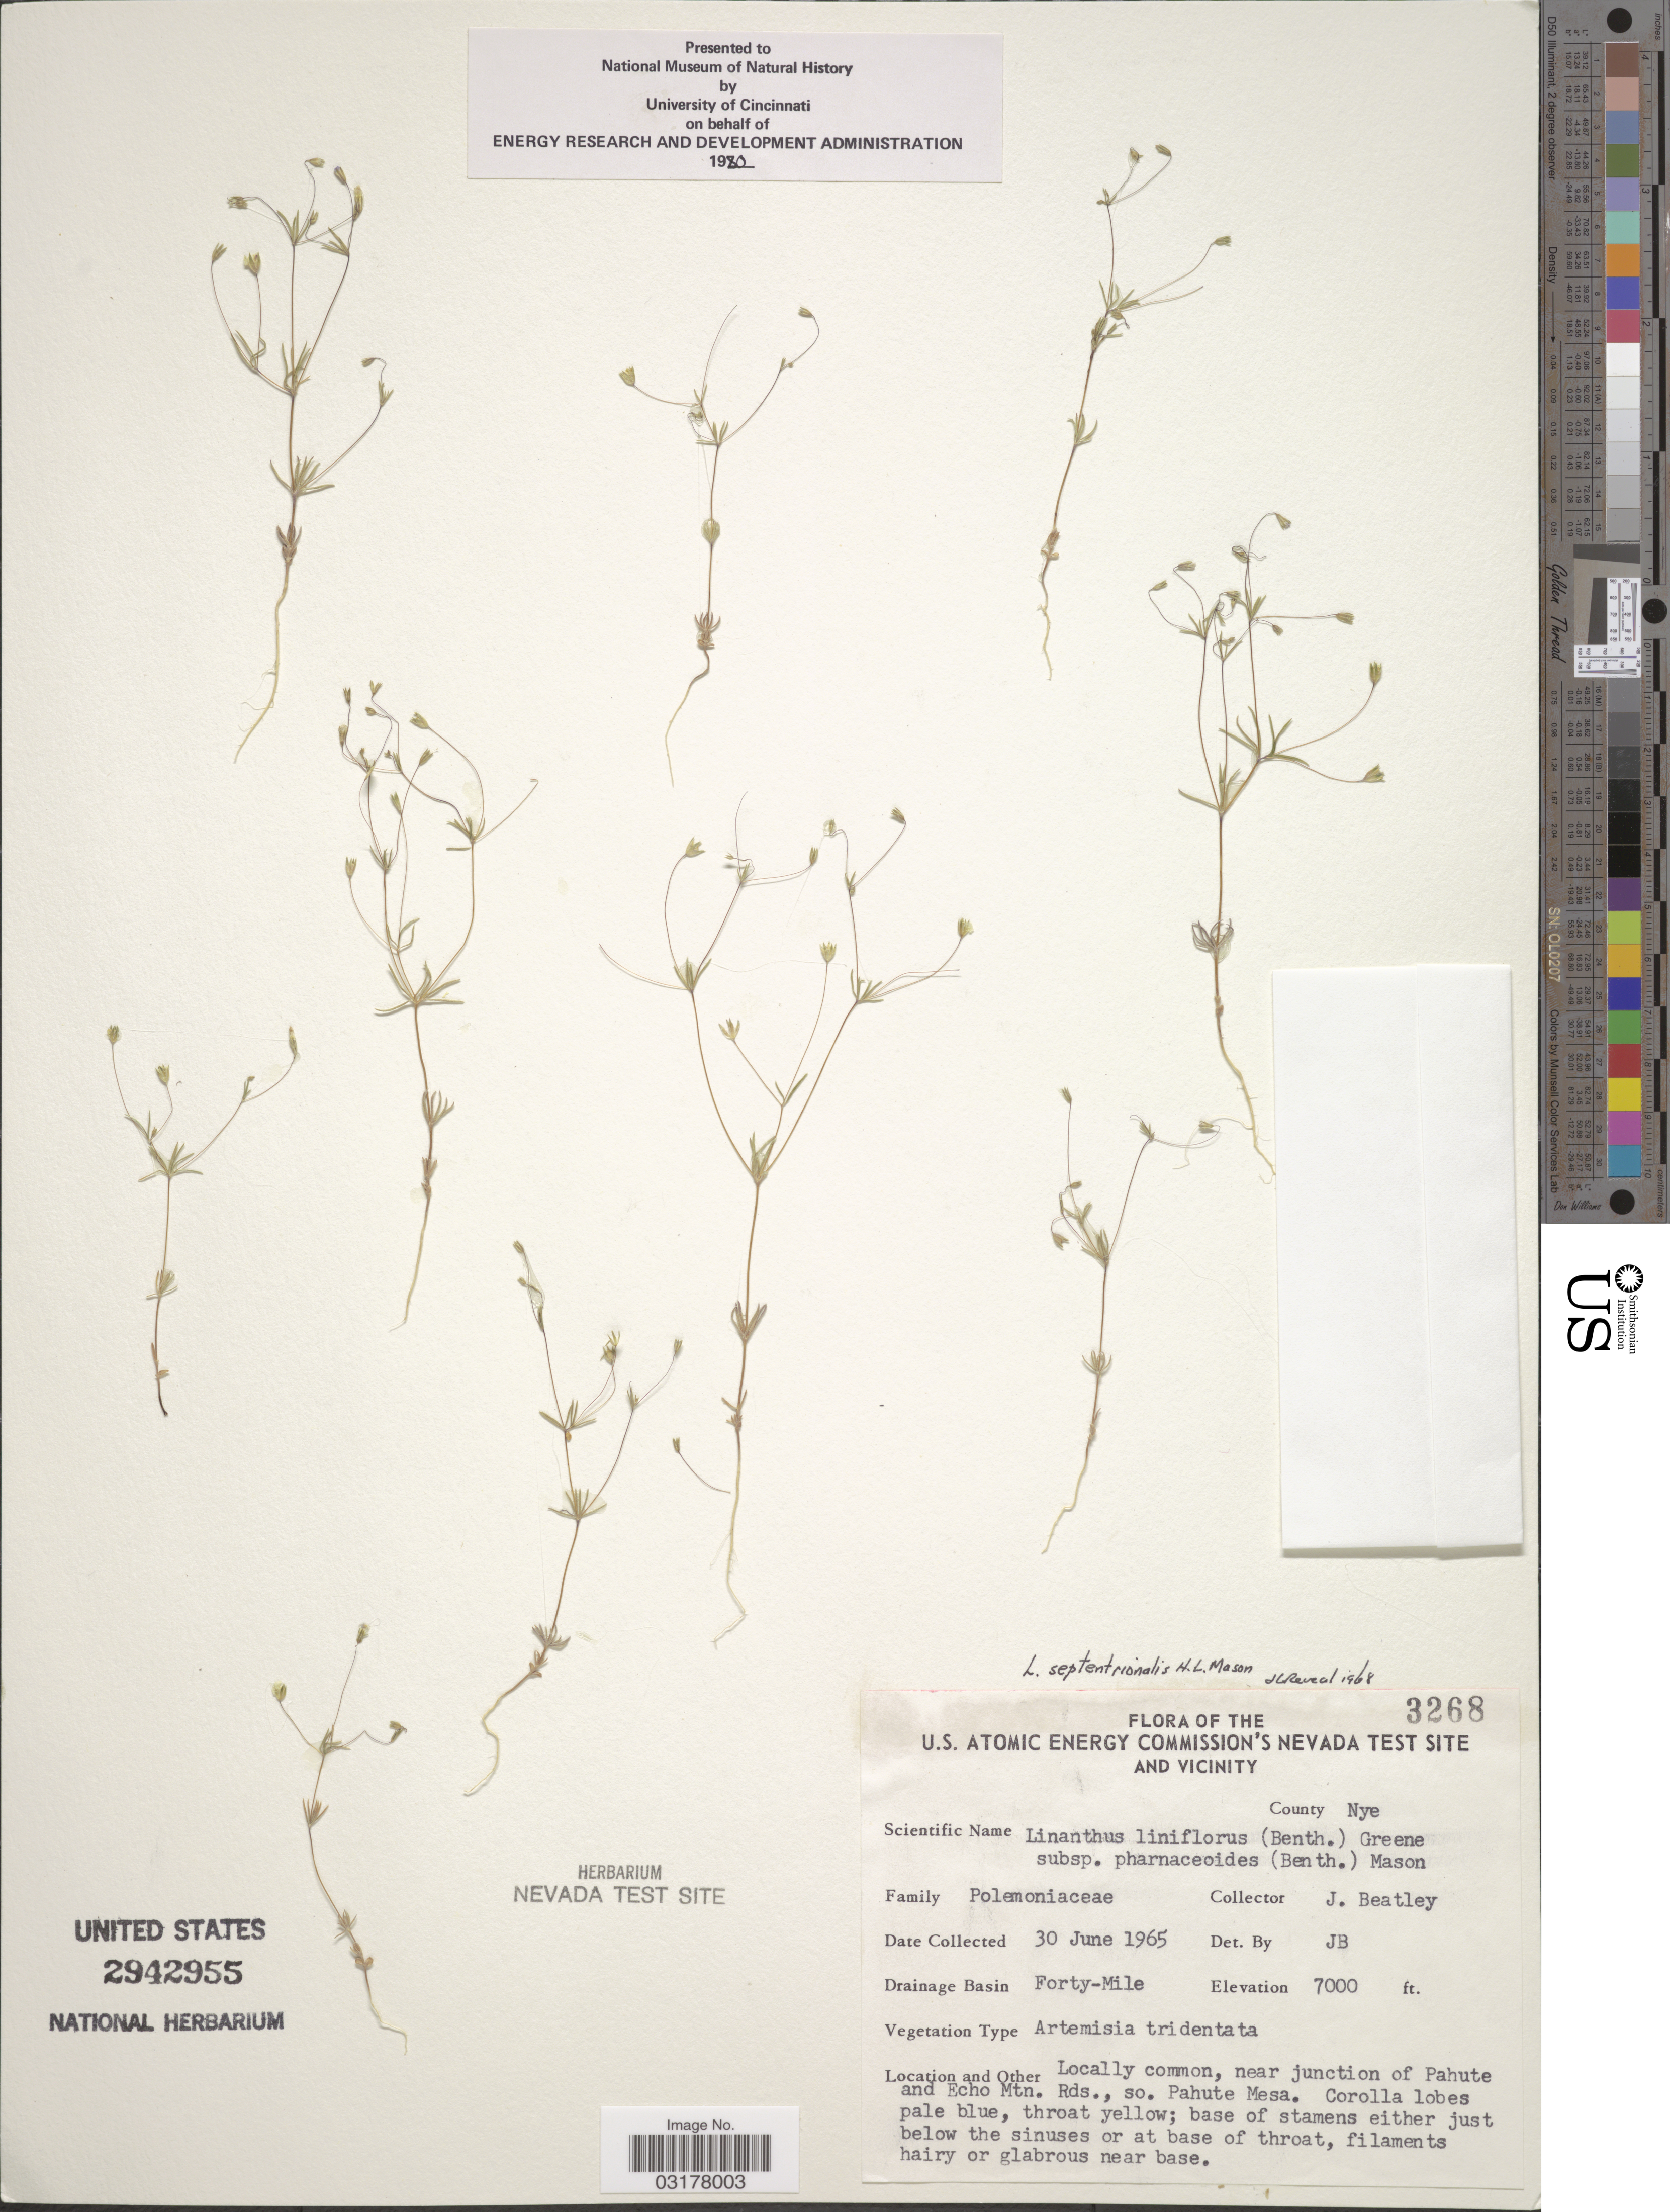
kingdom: Plantae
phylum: Tracheophyta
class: Magnoliopsida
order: Ericales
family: Polemoniaceae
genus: Leptosiphon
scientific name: Leptosiphon septentrionalis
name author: (H. Mason) J.M. Porter & L.A. Johnson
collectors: J. C. Beatley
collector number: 3268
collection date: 1965-06-30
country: United States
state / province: Nevada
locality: U.S. Atomic Energy Commission's Nevada Test Site and Vicinity, County Nye, Drainage Basin Forty-Mile, near junction of Pahute and Echo Mtn. Rds., so. Pahute Mesa.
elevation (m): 2134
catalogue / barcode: US 2942955